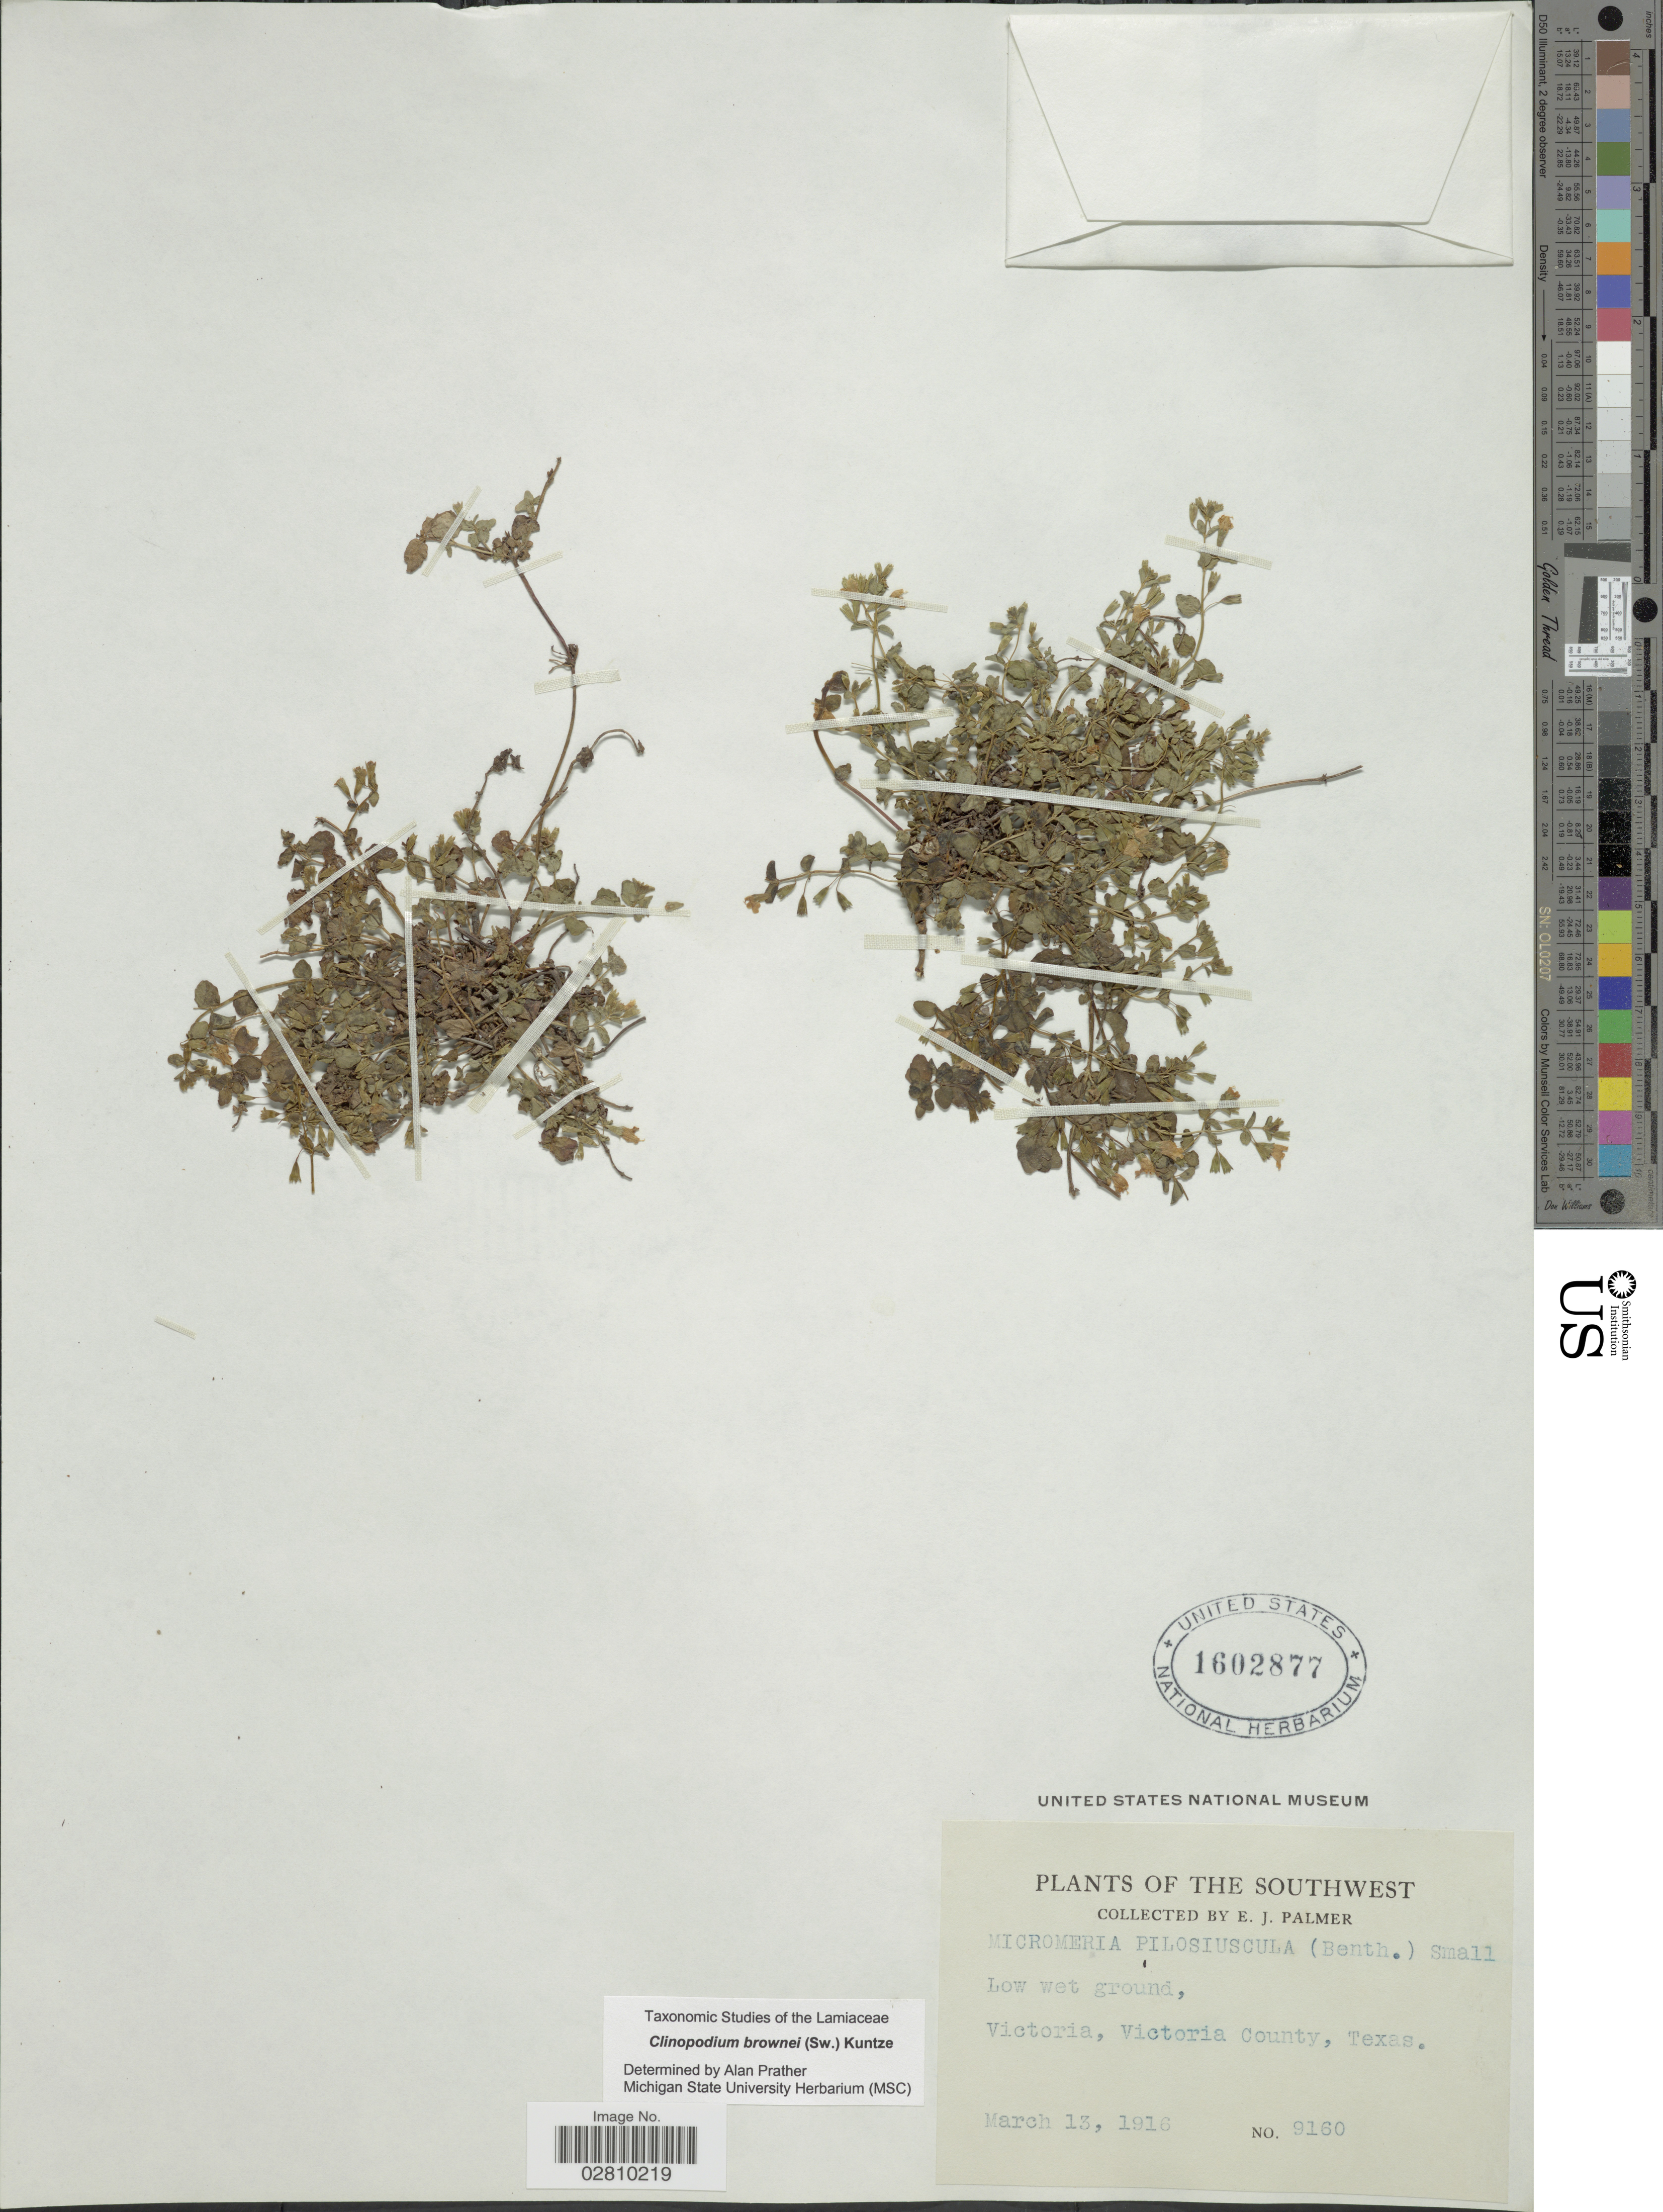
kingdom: Plantae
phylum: Tracheophyta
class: Magnoliopsida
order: Lamiales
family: Lamiaceae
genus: Clinopodium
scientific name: Clinopodium brownei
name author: (Sw.) Kuntze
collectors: E. J. Palmer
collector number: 9160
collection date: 1916-03-13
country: United States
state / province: Texas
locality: Southwest. Victoria, Victoria County.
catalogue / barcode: US 1602877